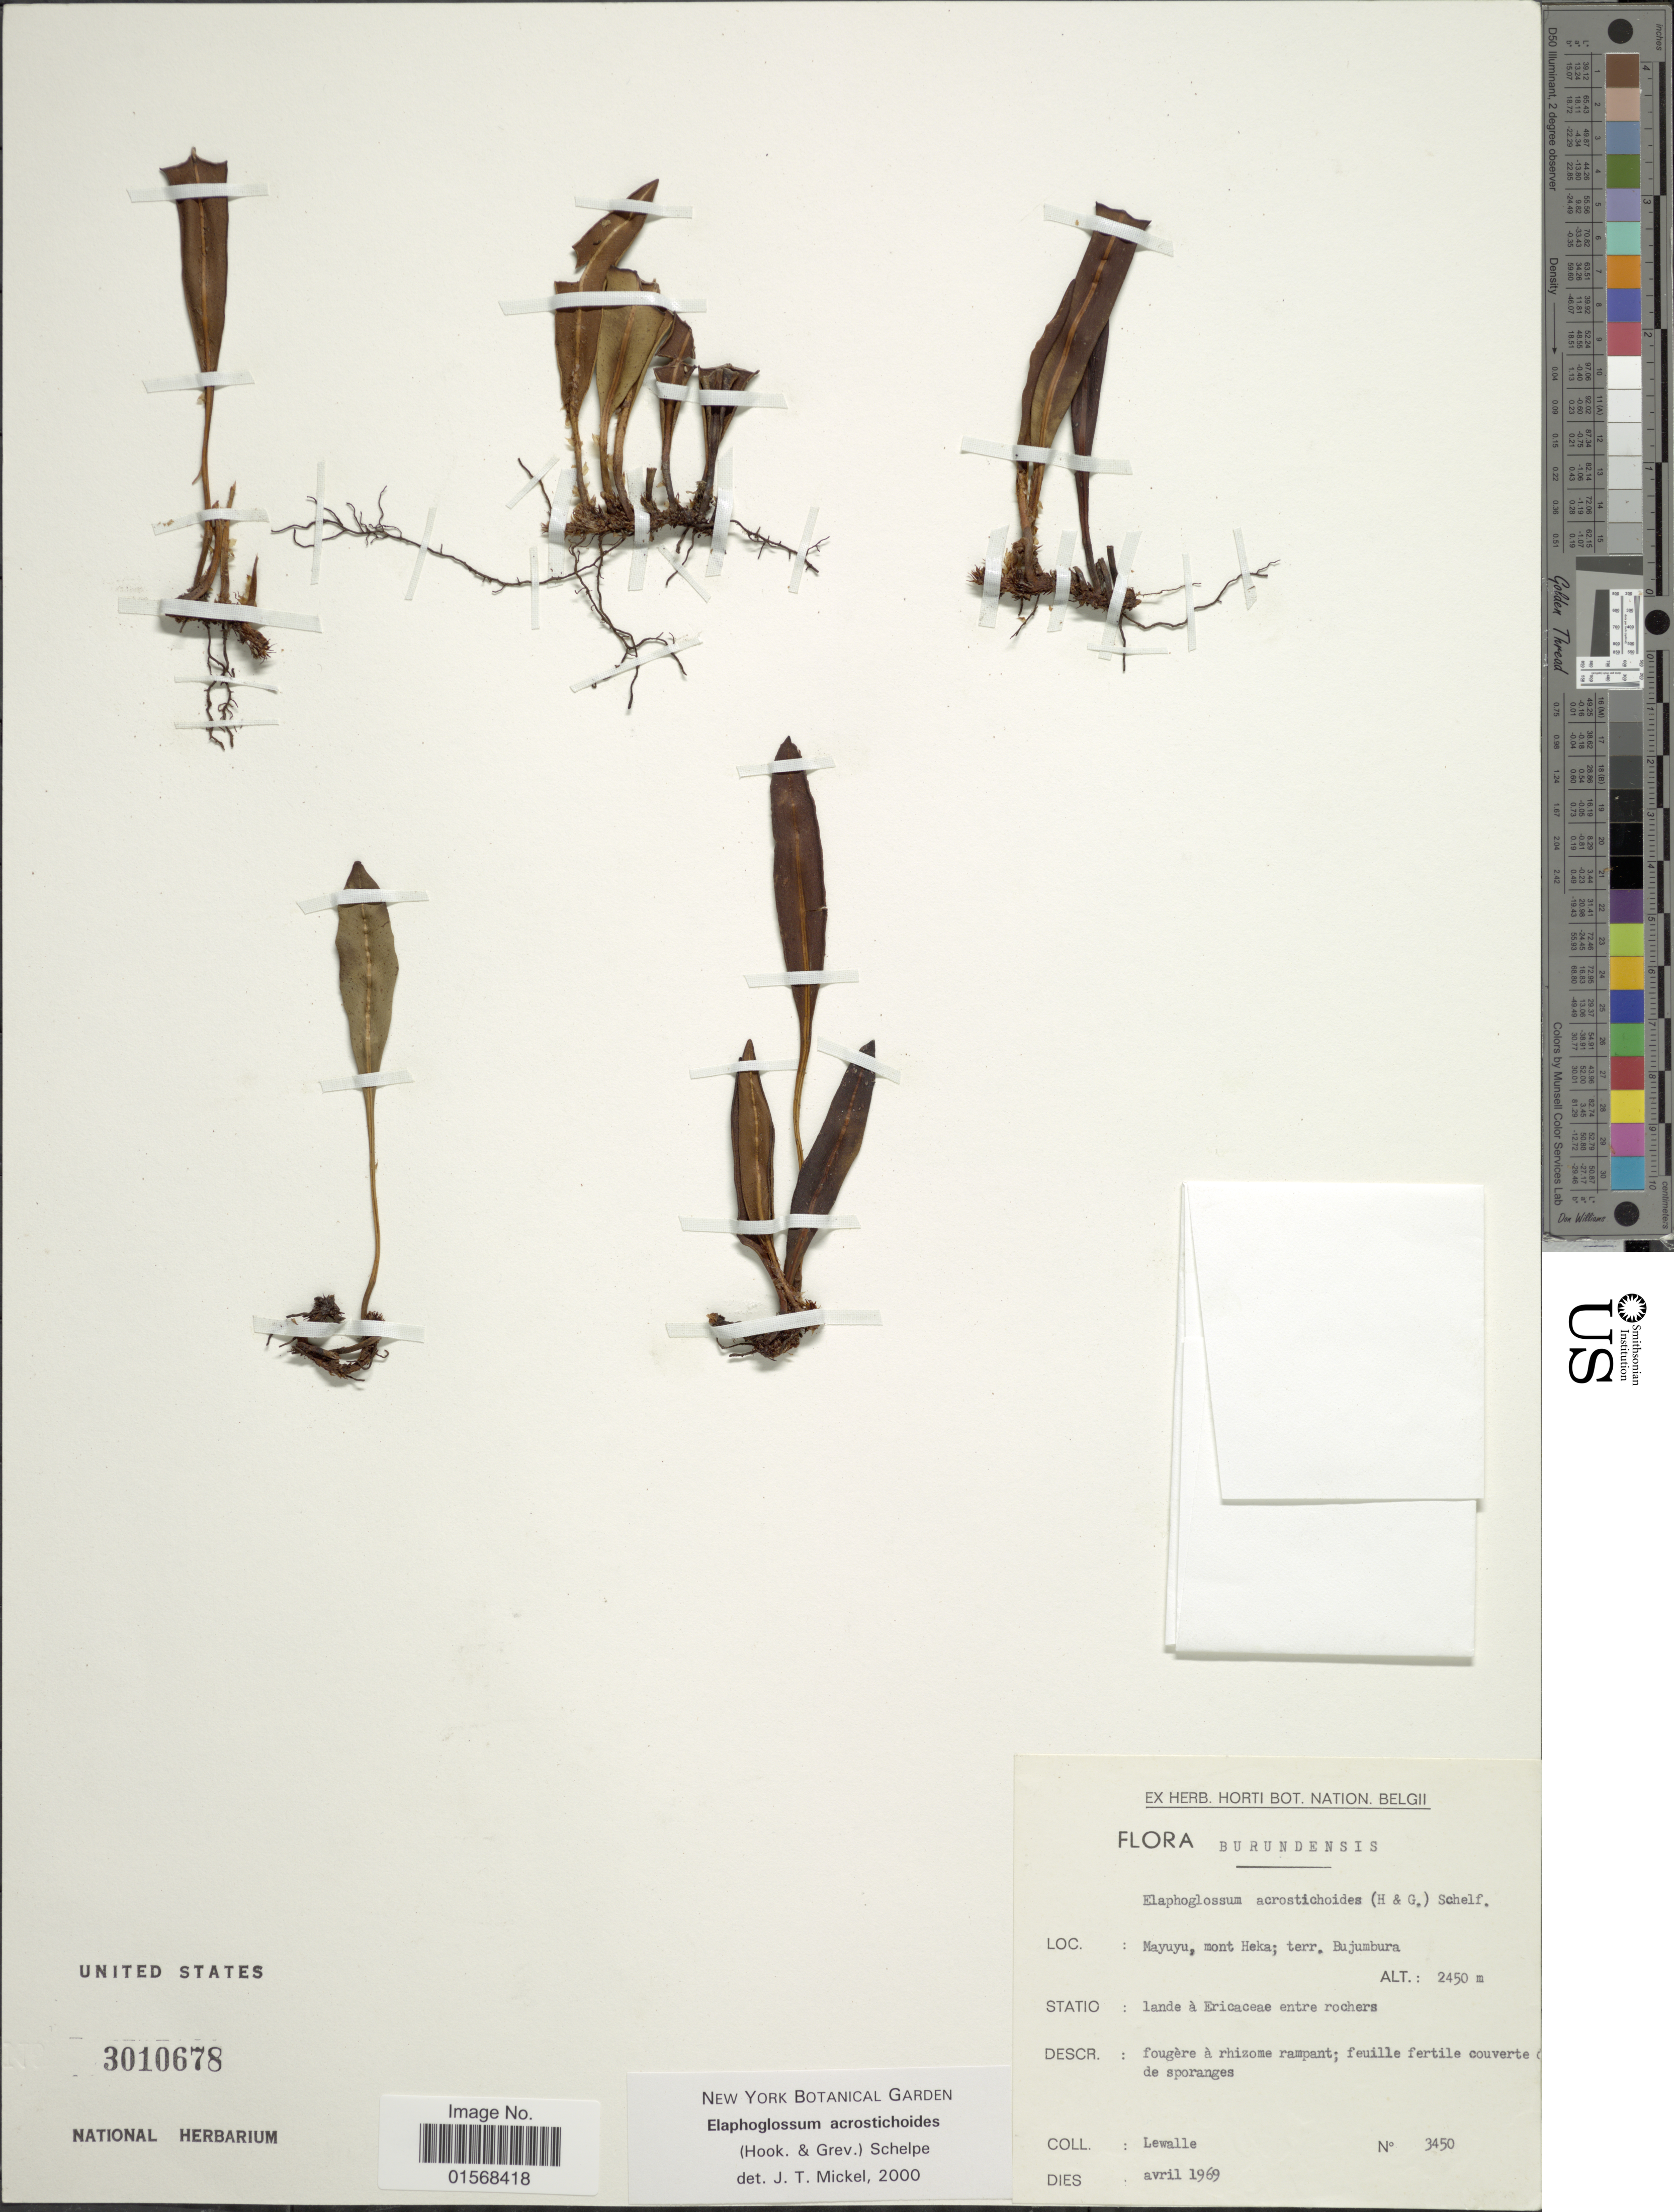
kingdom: Plantae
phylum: Tracheophyta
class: Polypodiopsida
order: Polypodiales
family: Dryopteridaceae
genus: Elaphoglossum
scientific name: Elaphoglossum acrostichoides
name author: (Hook. & Grev.) Schelpe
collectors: Lewalle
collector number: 3450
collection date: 1969-04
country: Burundi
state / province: Bujumura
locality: Burundiensis, Mayuyu, mont Heka; terr. Bujumbura.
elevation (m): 2450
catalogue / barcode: US 3010678